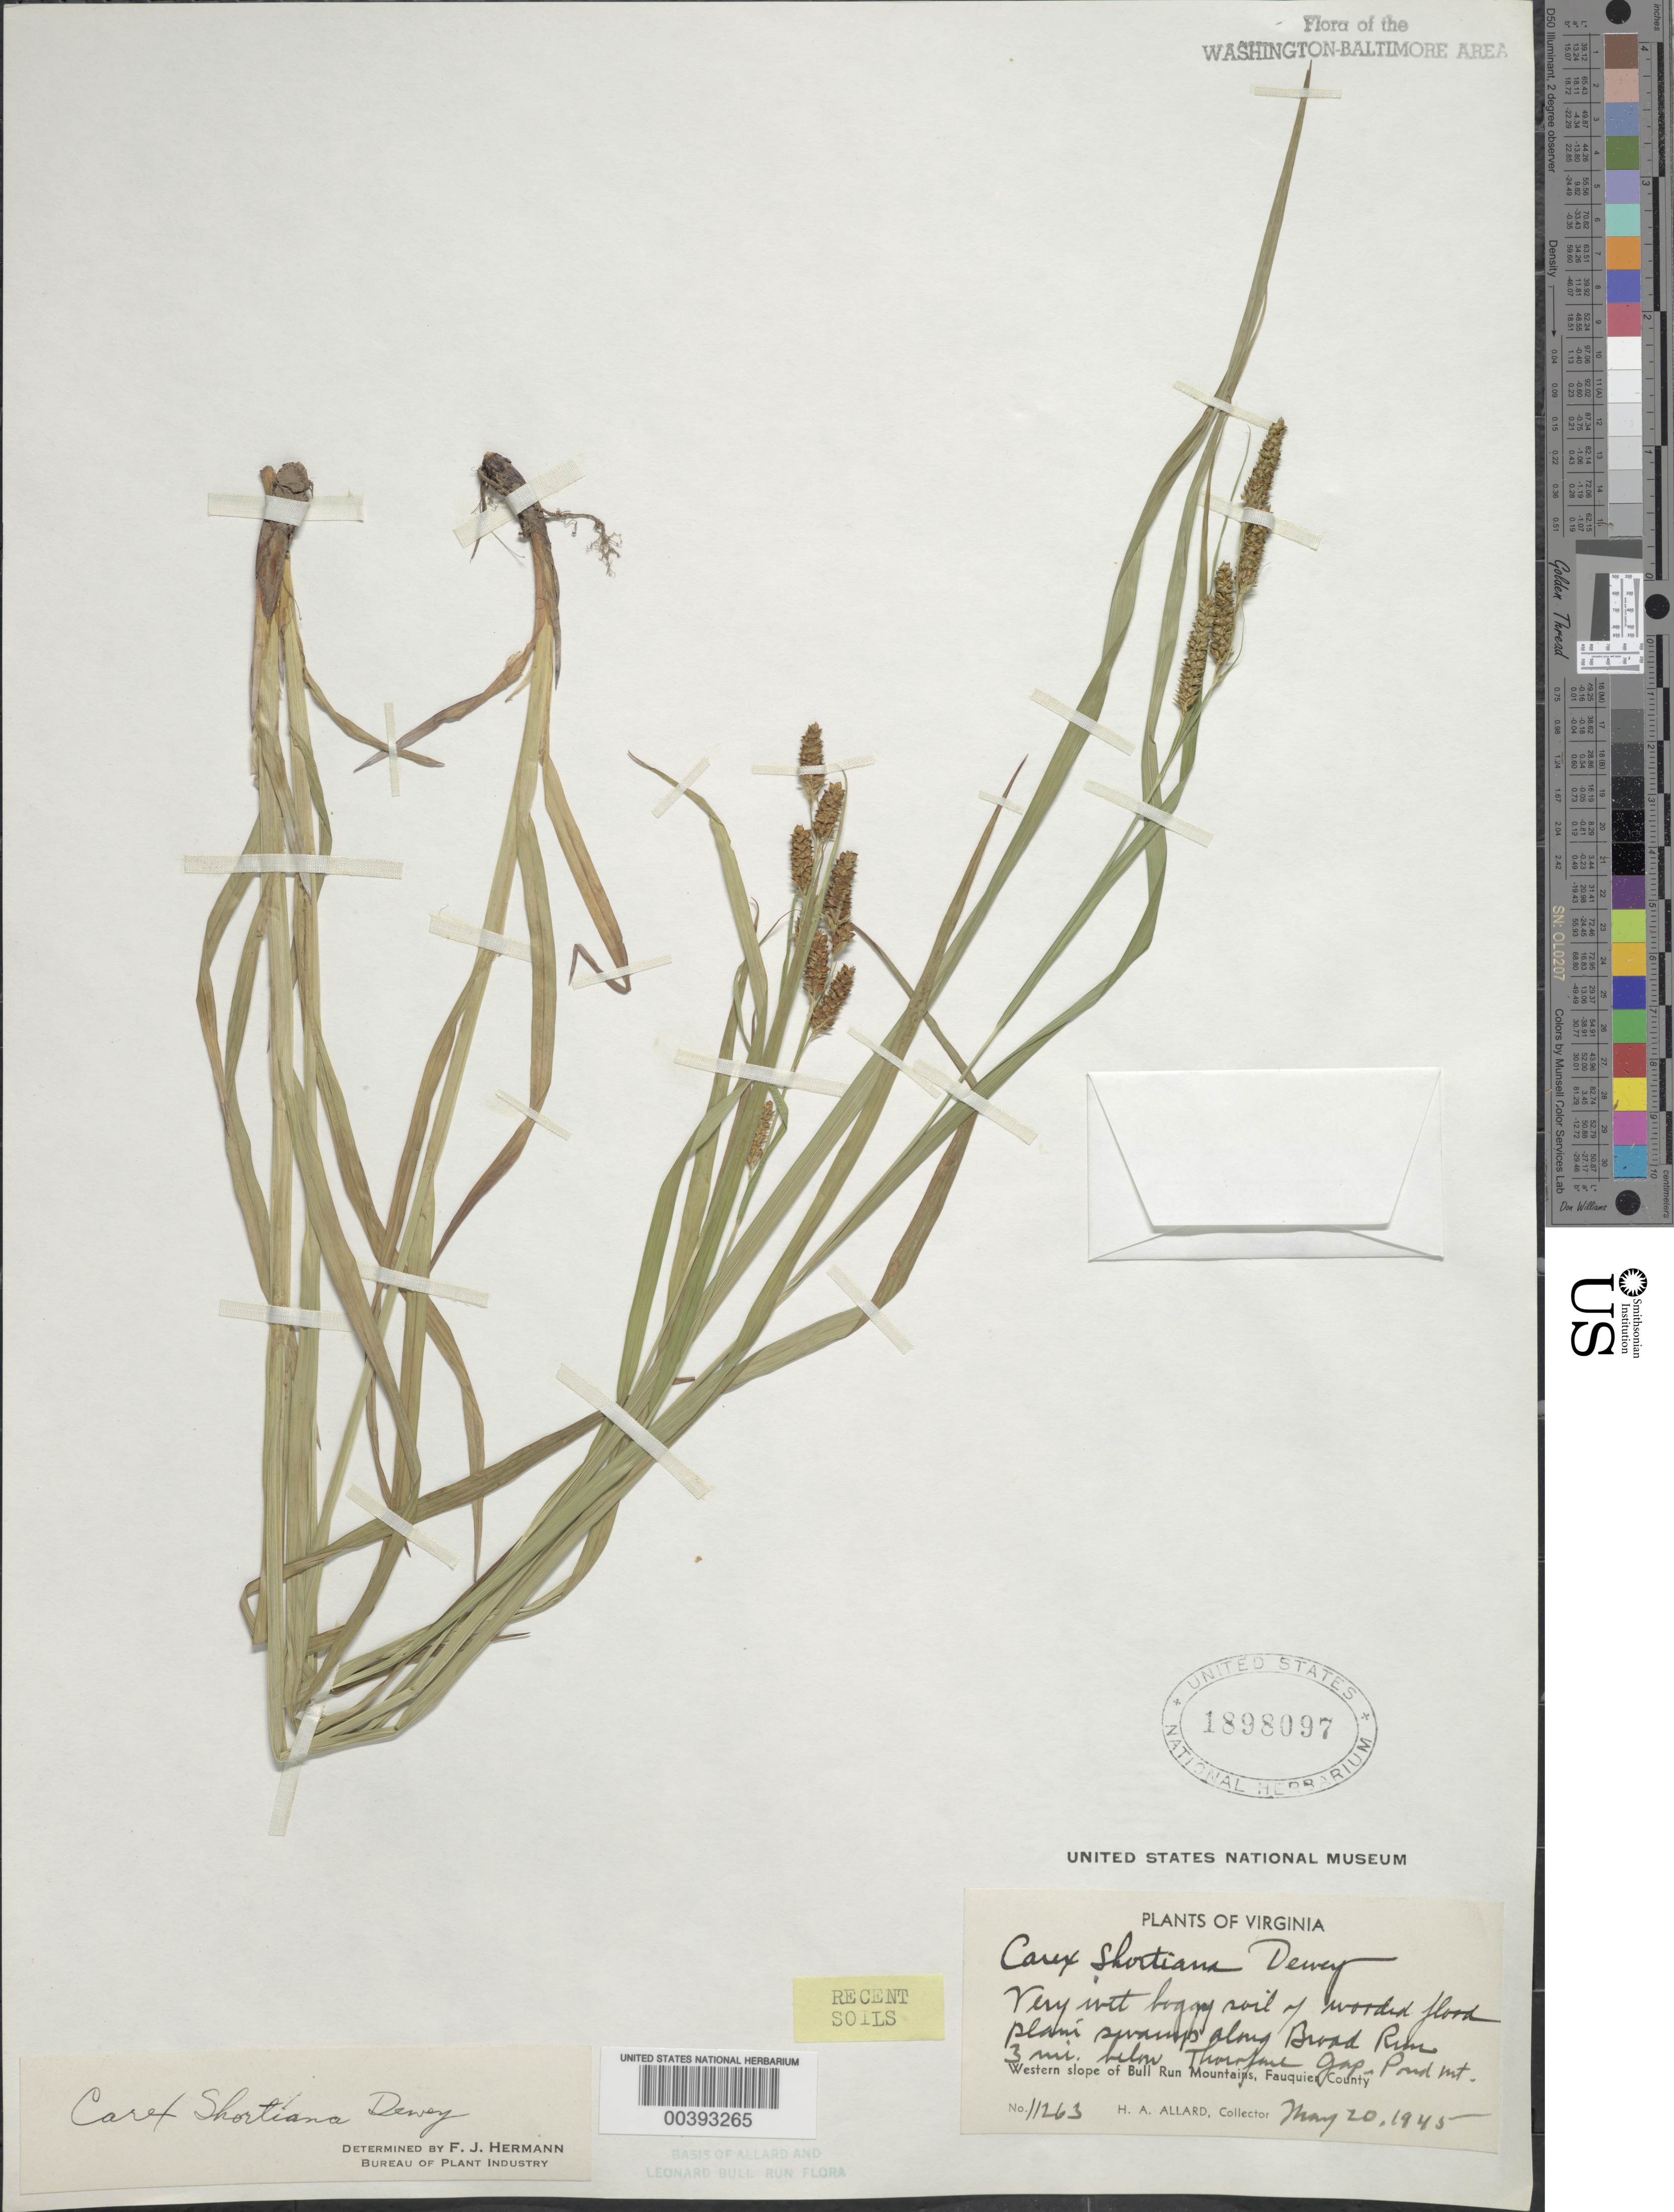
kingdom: Plantae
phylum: Tracheophyta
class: Liliopsida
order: Poales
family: Cyperaceae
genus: Carex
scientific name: Carex shortiana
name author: Dewey & Torr.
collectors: H. A. Allard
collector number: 11263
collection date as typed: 20 May 1945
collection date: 1945-05-20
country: United States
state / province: Virginia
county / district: Fauquier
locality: Broad Run below Thorofare Gap, Pond Mountain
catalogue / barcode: US 1898097